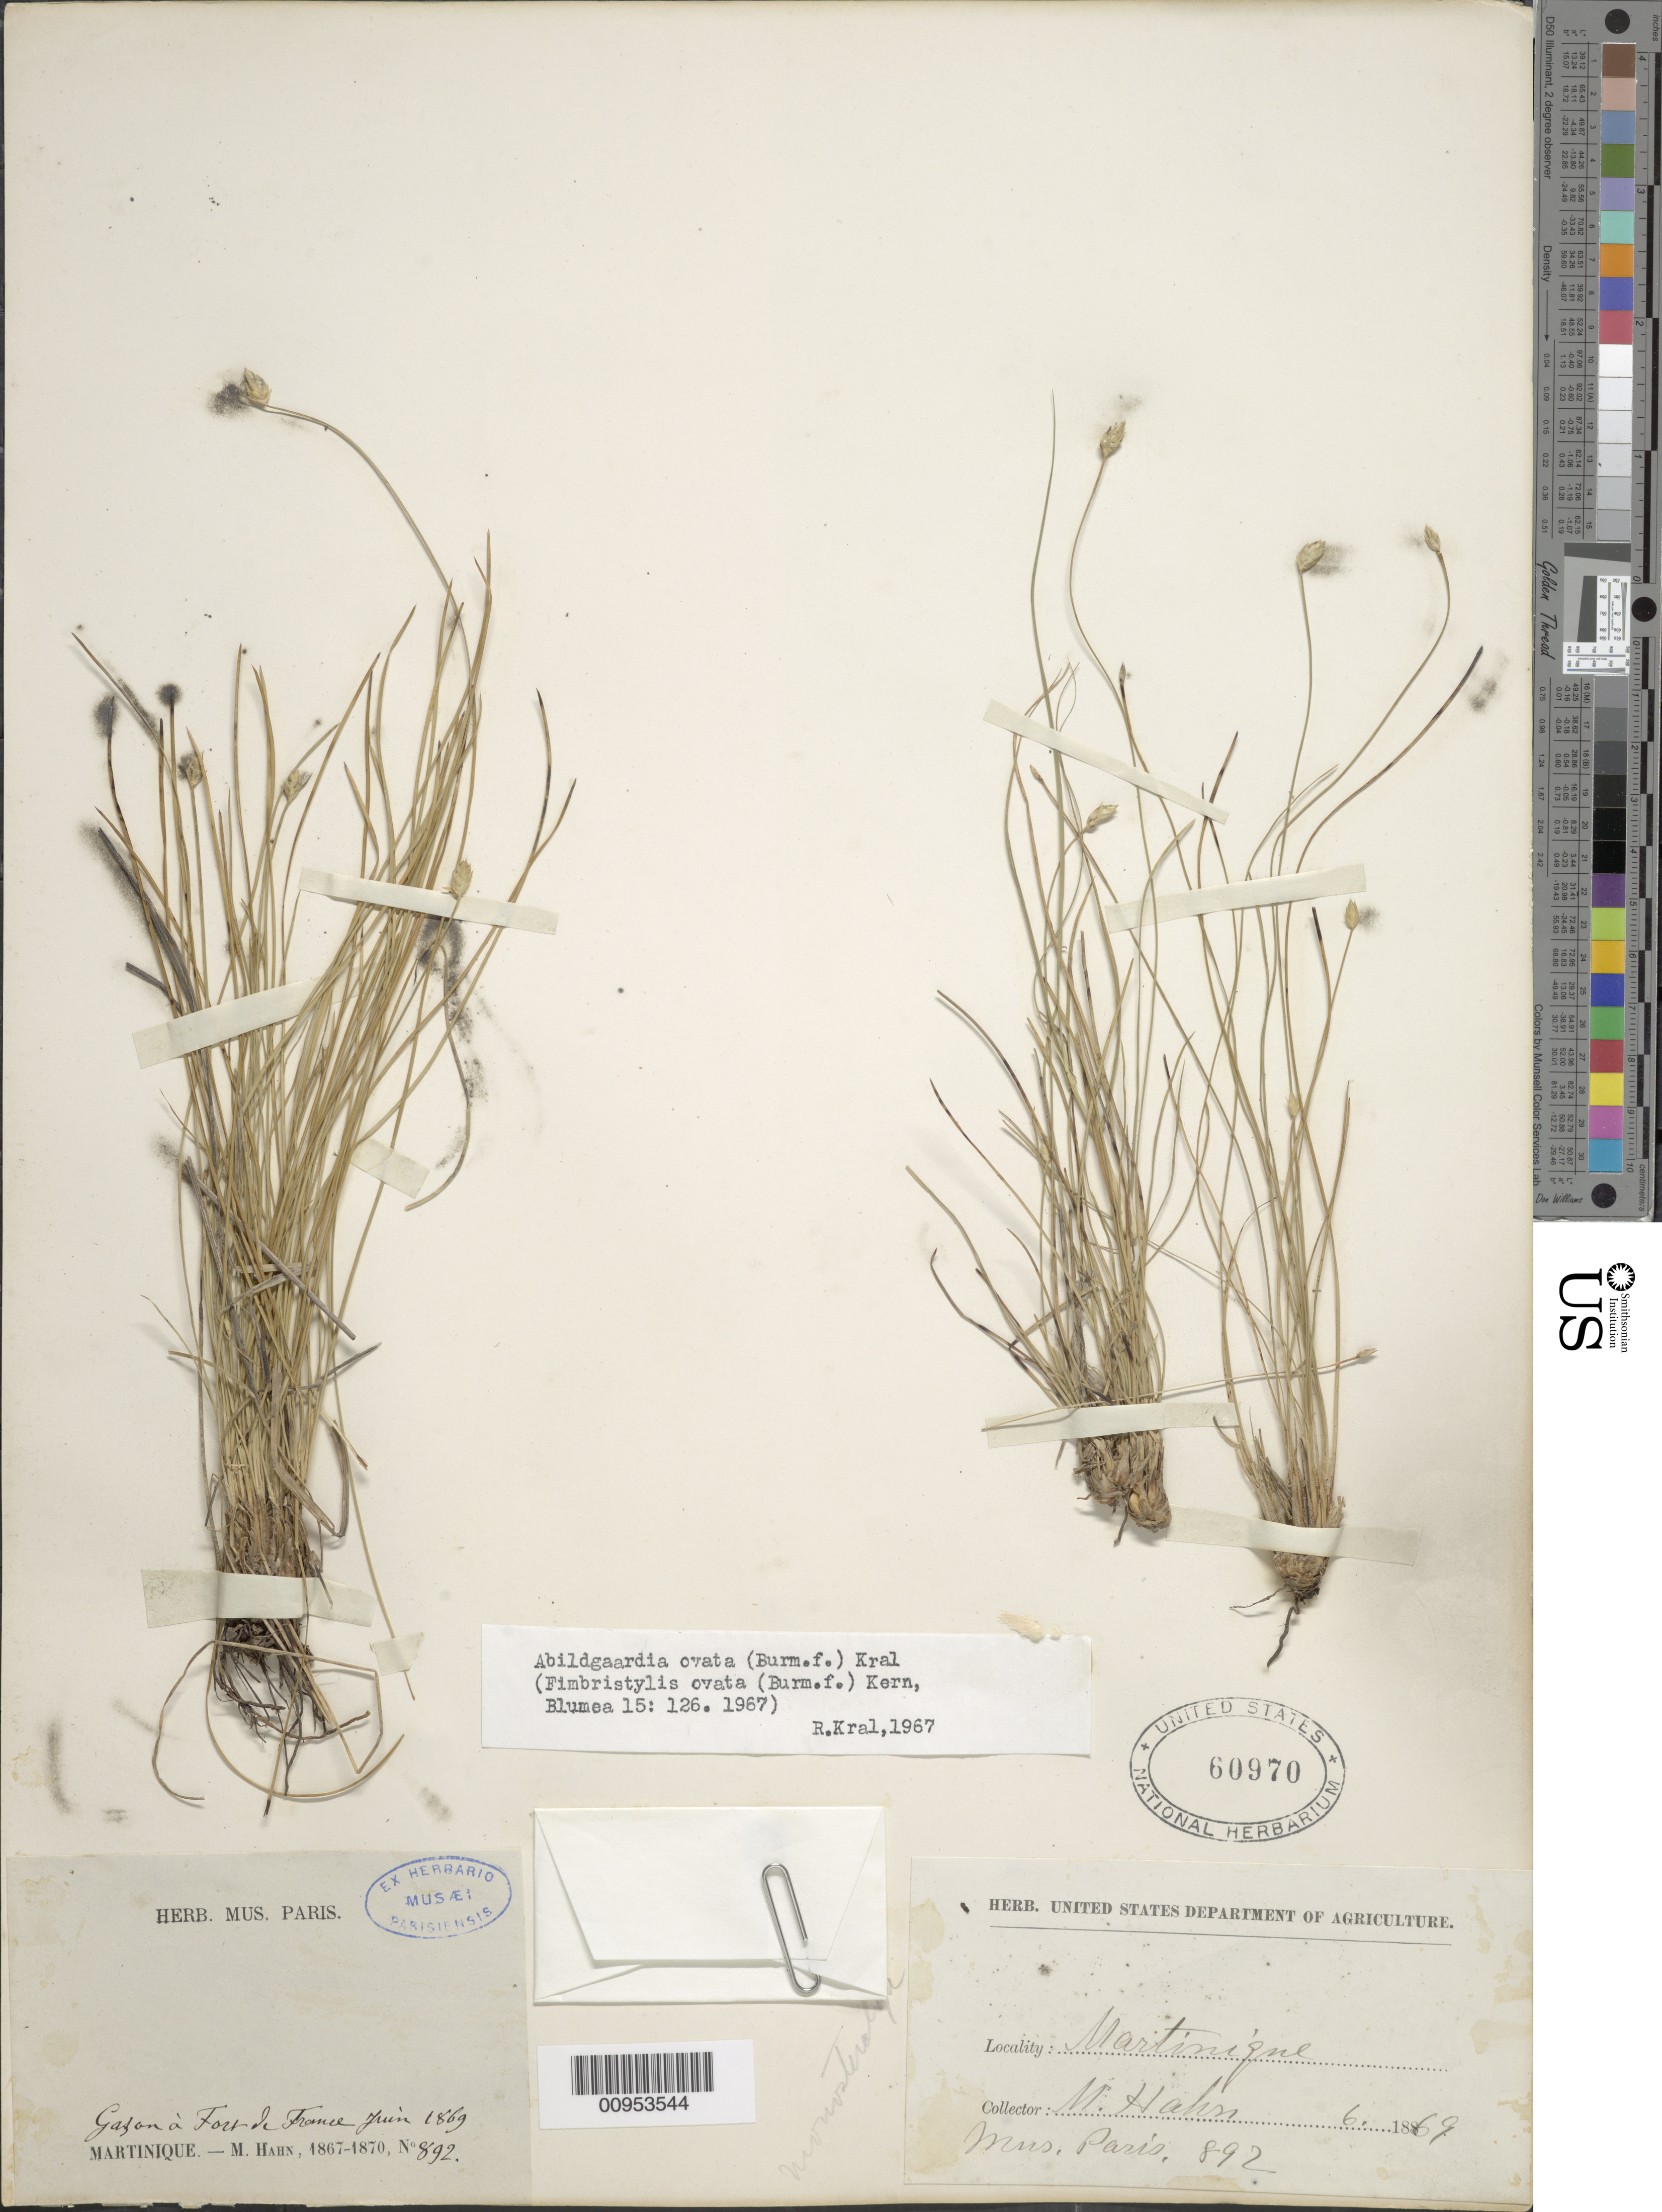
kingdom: Plantae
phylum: Tracheophyta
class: Liliopsida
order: Poales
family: Cyperaceae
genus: Abildgaardia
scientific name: Abildgaardia ovata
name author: (Burm. f.) Kral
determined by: Kral, Robert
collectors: M. Hahn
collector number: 892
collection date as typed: Jun 1869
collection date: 1869-06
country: Martinique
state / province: Fort-de-France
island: Martinique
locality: "Gazan" à Fort de France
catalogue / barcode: US 60970